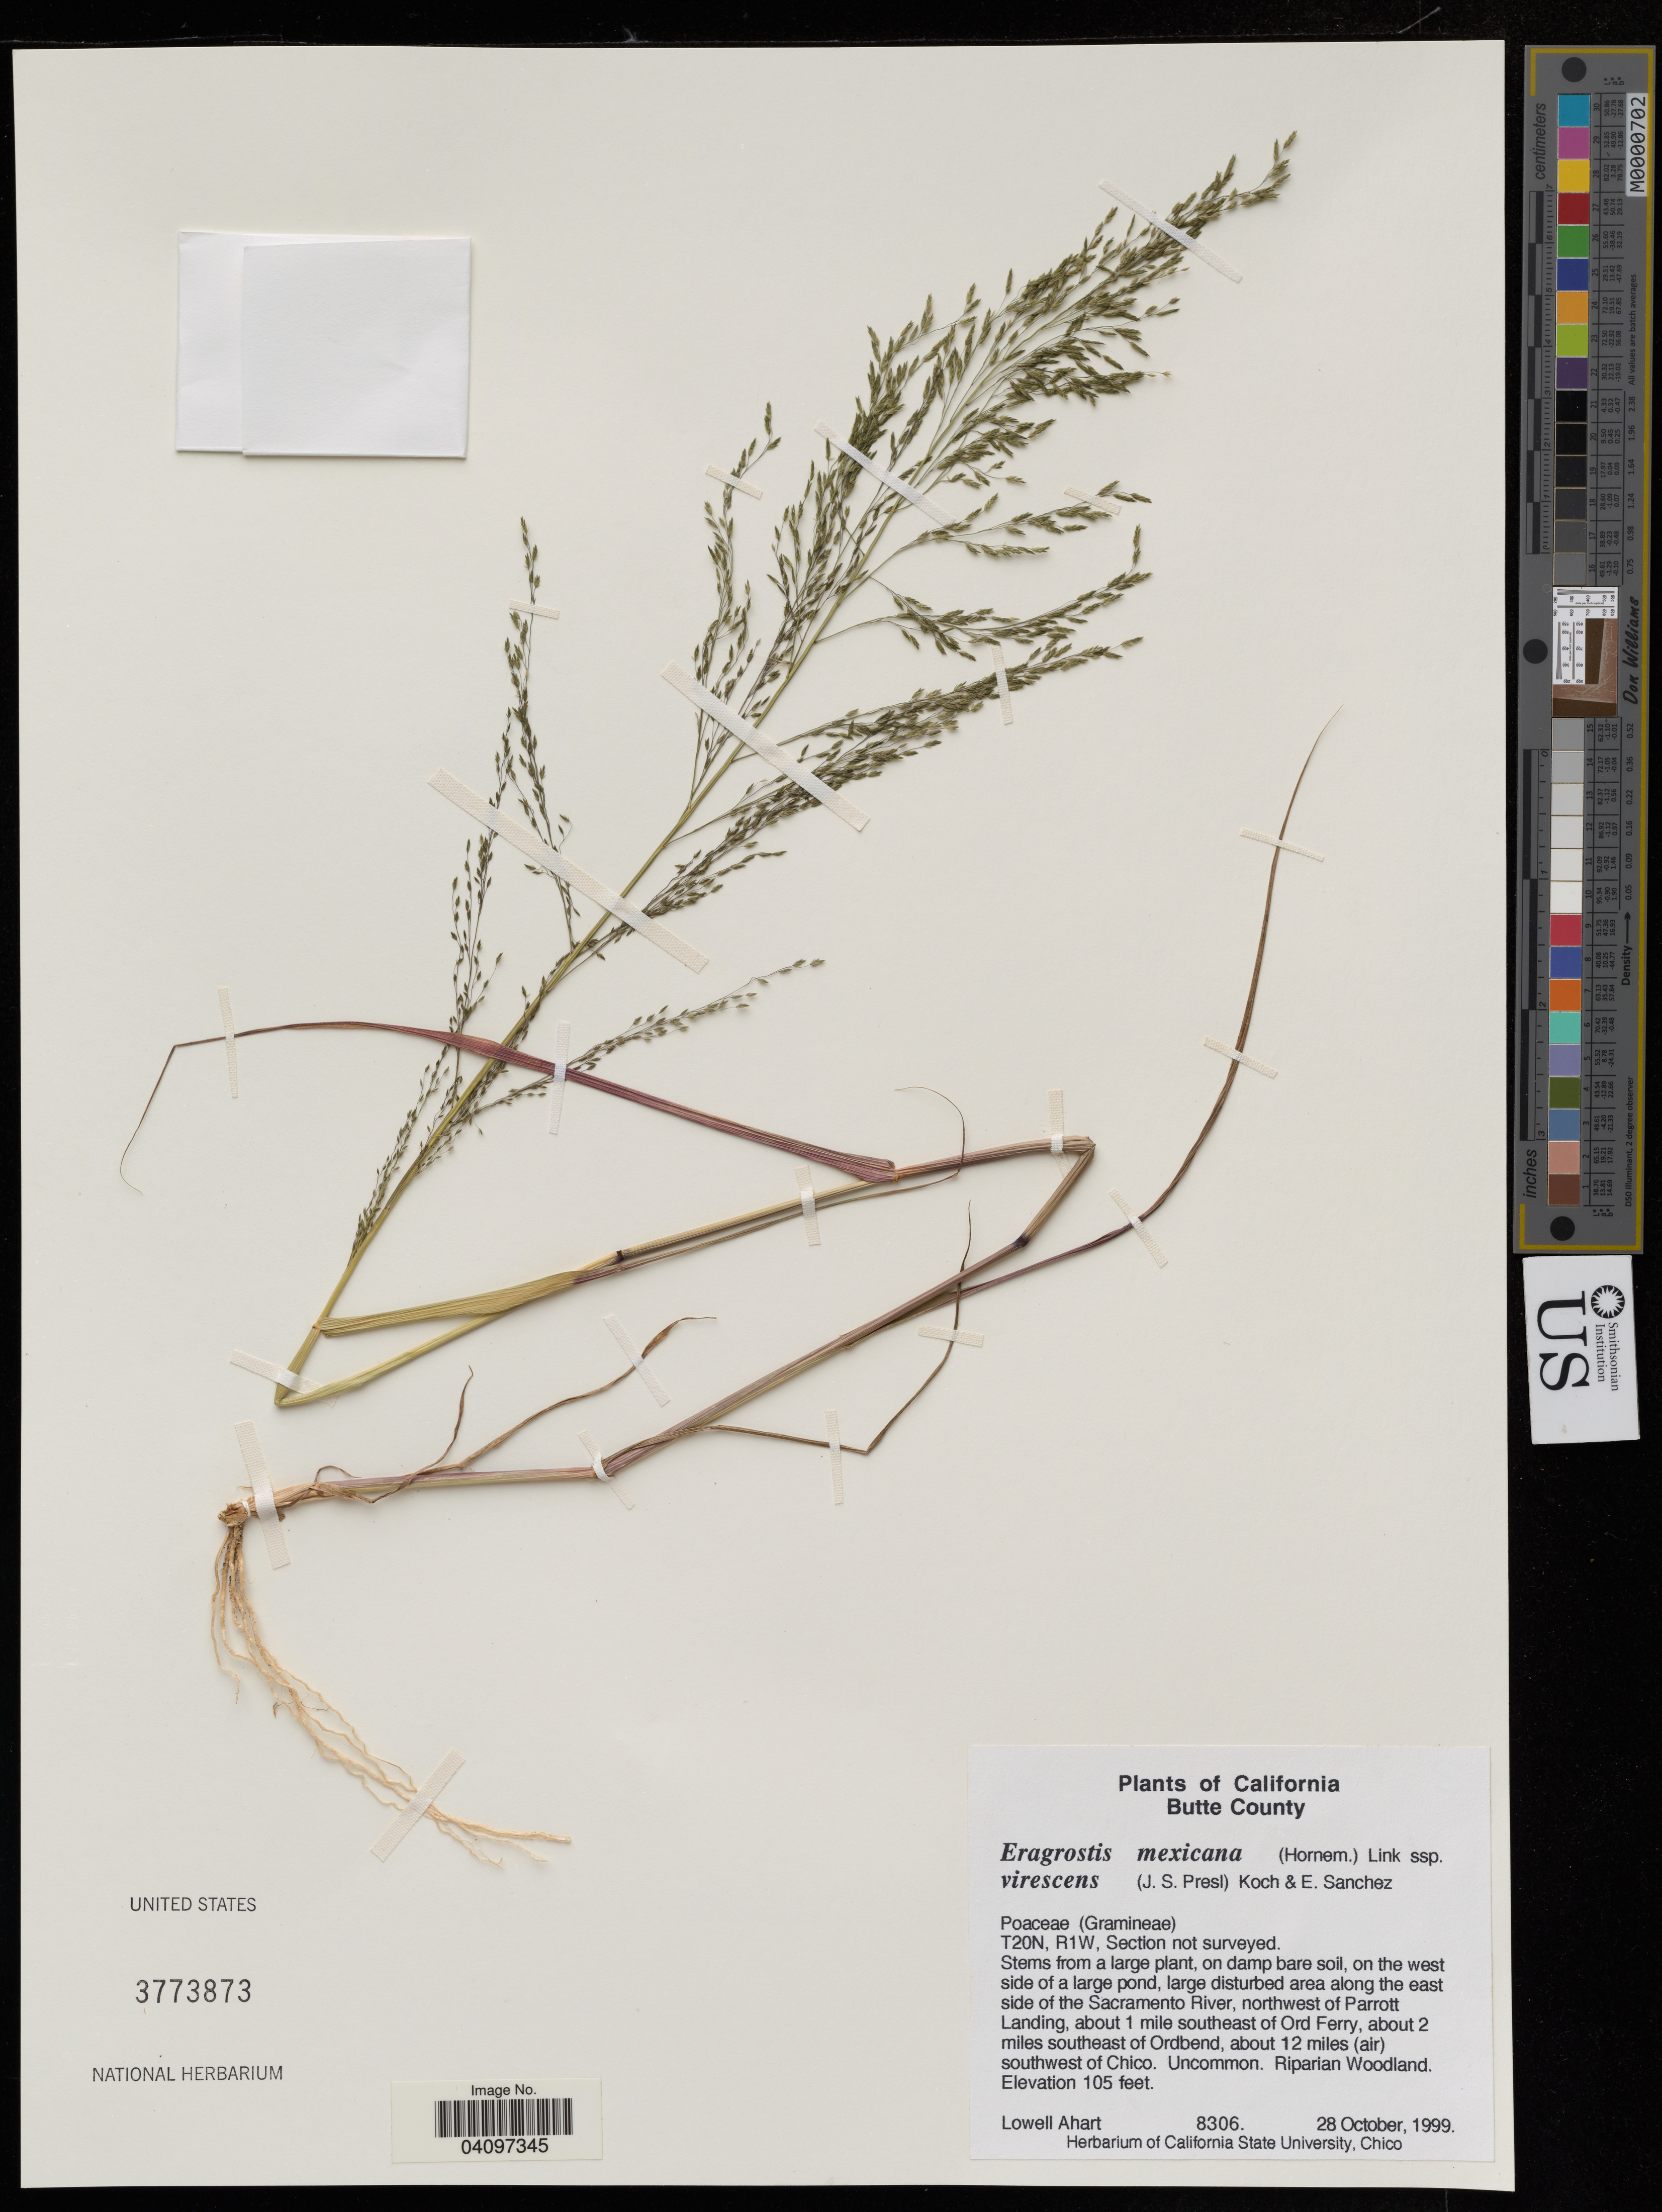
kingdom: Plantae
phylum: Tracheophyta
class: Liliopsida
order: Poales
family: Poaceae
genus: Eragrostis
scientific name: Eragrostis mexicana subsp. virescens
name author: (J. Presl) S.D. Koch & Sánchez Vega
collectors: L. Ahart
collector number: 8306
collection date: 1999-10-28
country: United States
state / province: California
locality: T20N, R1W, Section not surveyed. Stems from a large plant, on damp bare soil, on the west side of a large pond, large disturbed area along the east side of the Sacramento River, northwest of Parrott Landing, about 1 mile southeast of Ord Ferry, about 2 miles southeast of Ordbend, about 12 miles (air) southwest of Chico. Riparian Woodland.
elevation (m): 32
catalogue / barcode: US 3773873